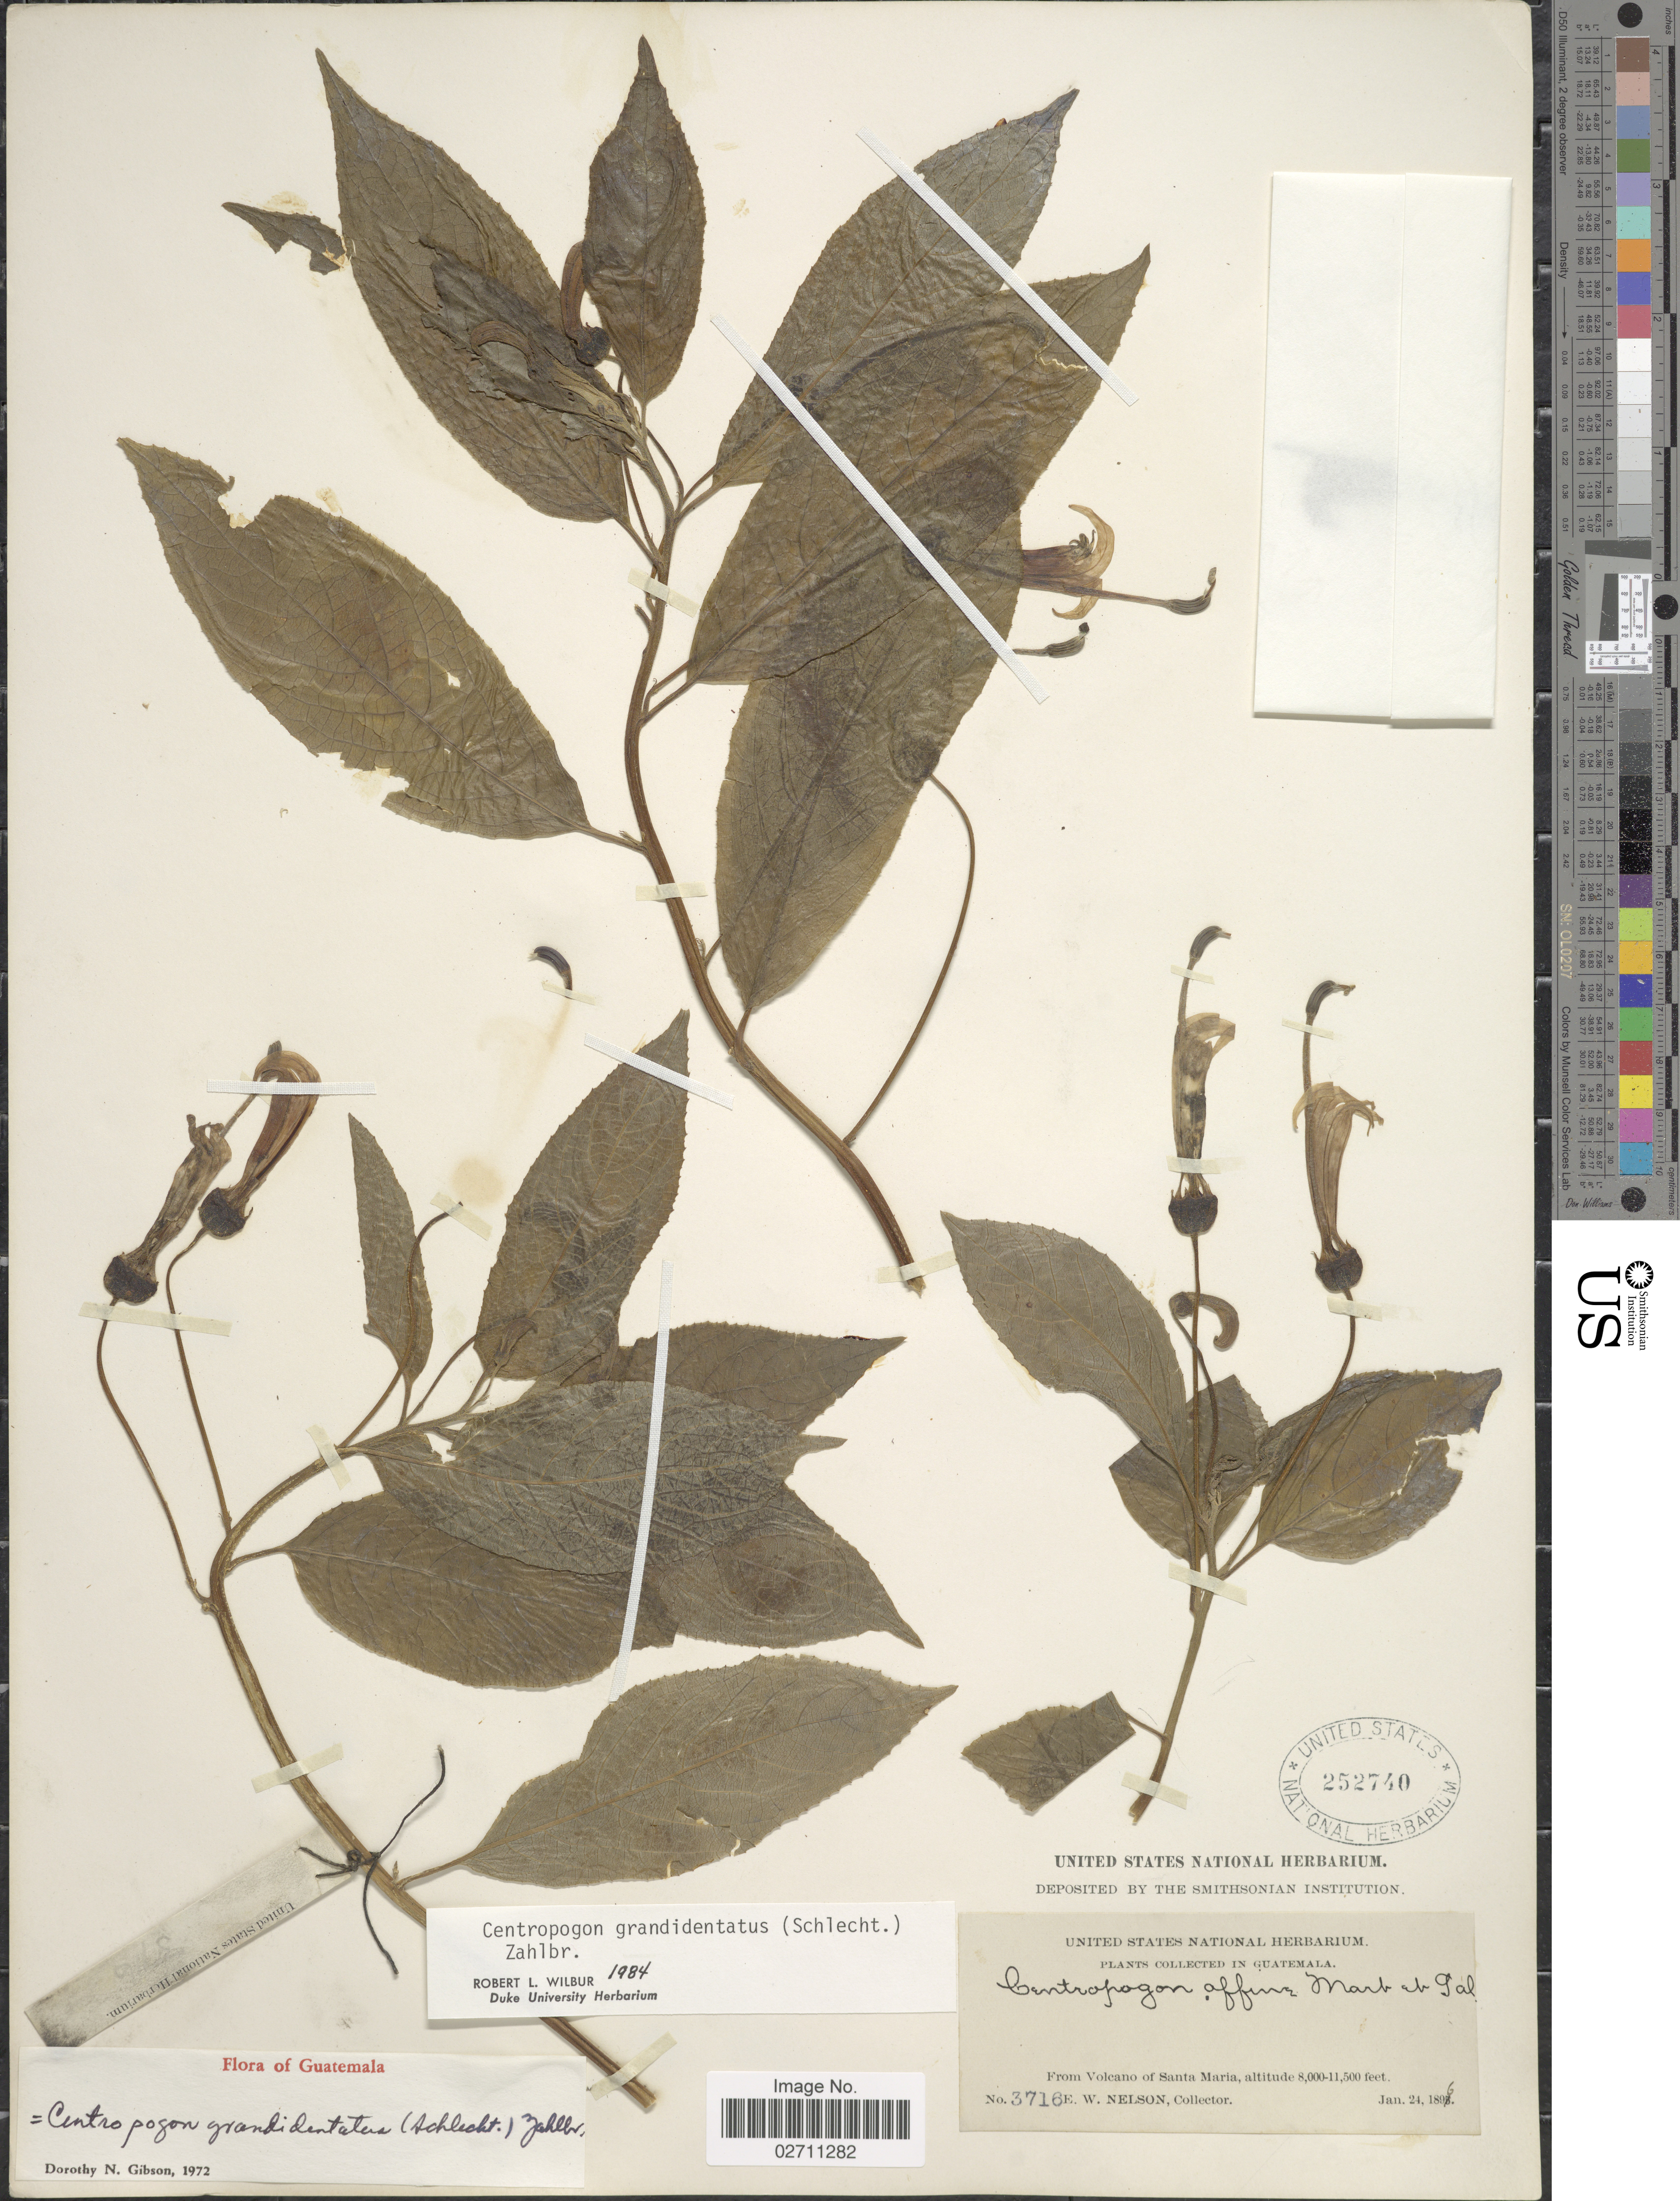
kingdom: Plantae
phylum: Tracheophyta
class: Magnoliopsida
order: Asterales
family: Campanulaceae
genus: Centropogon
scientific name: Centropogon grandidentatus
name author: (Schltdl.) Zahlbr.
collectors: E. W. Nelson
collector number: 3716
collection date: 1896-01-24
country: Guatemala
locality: From Volcano of Santa Maria.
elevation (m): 2438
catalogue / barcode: US 252740